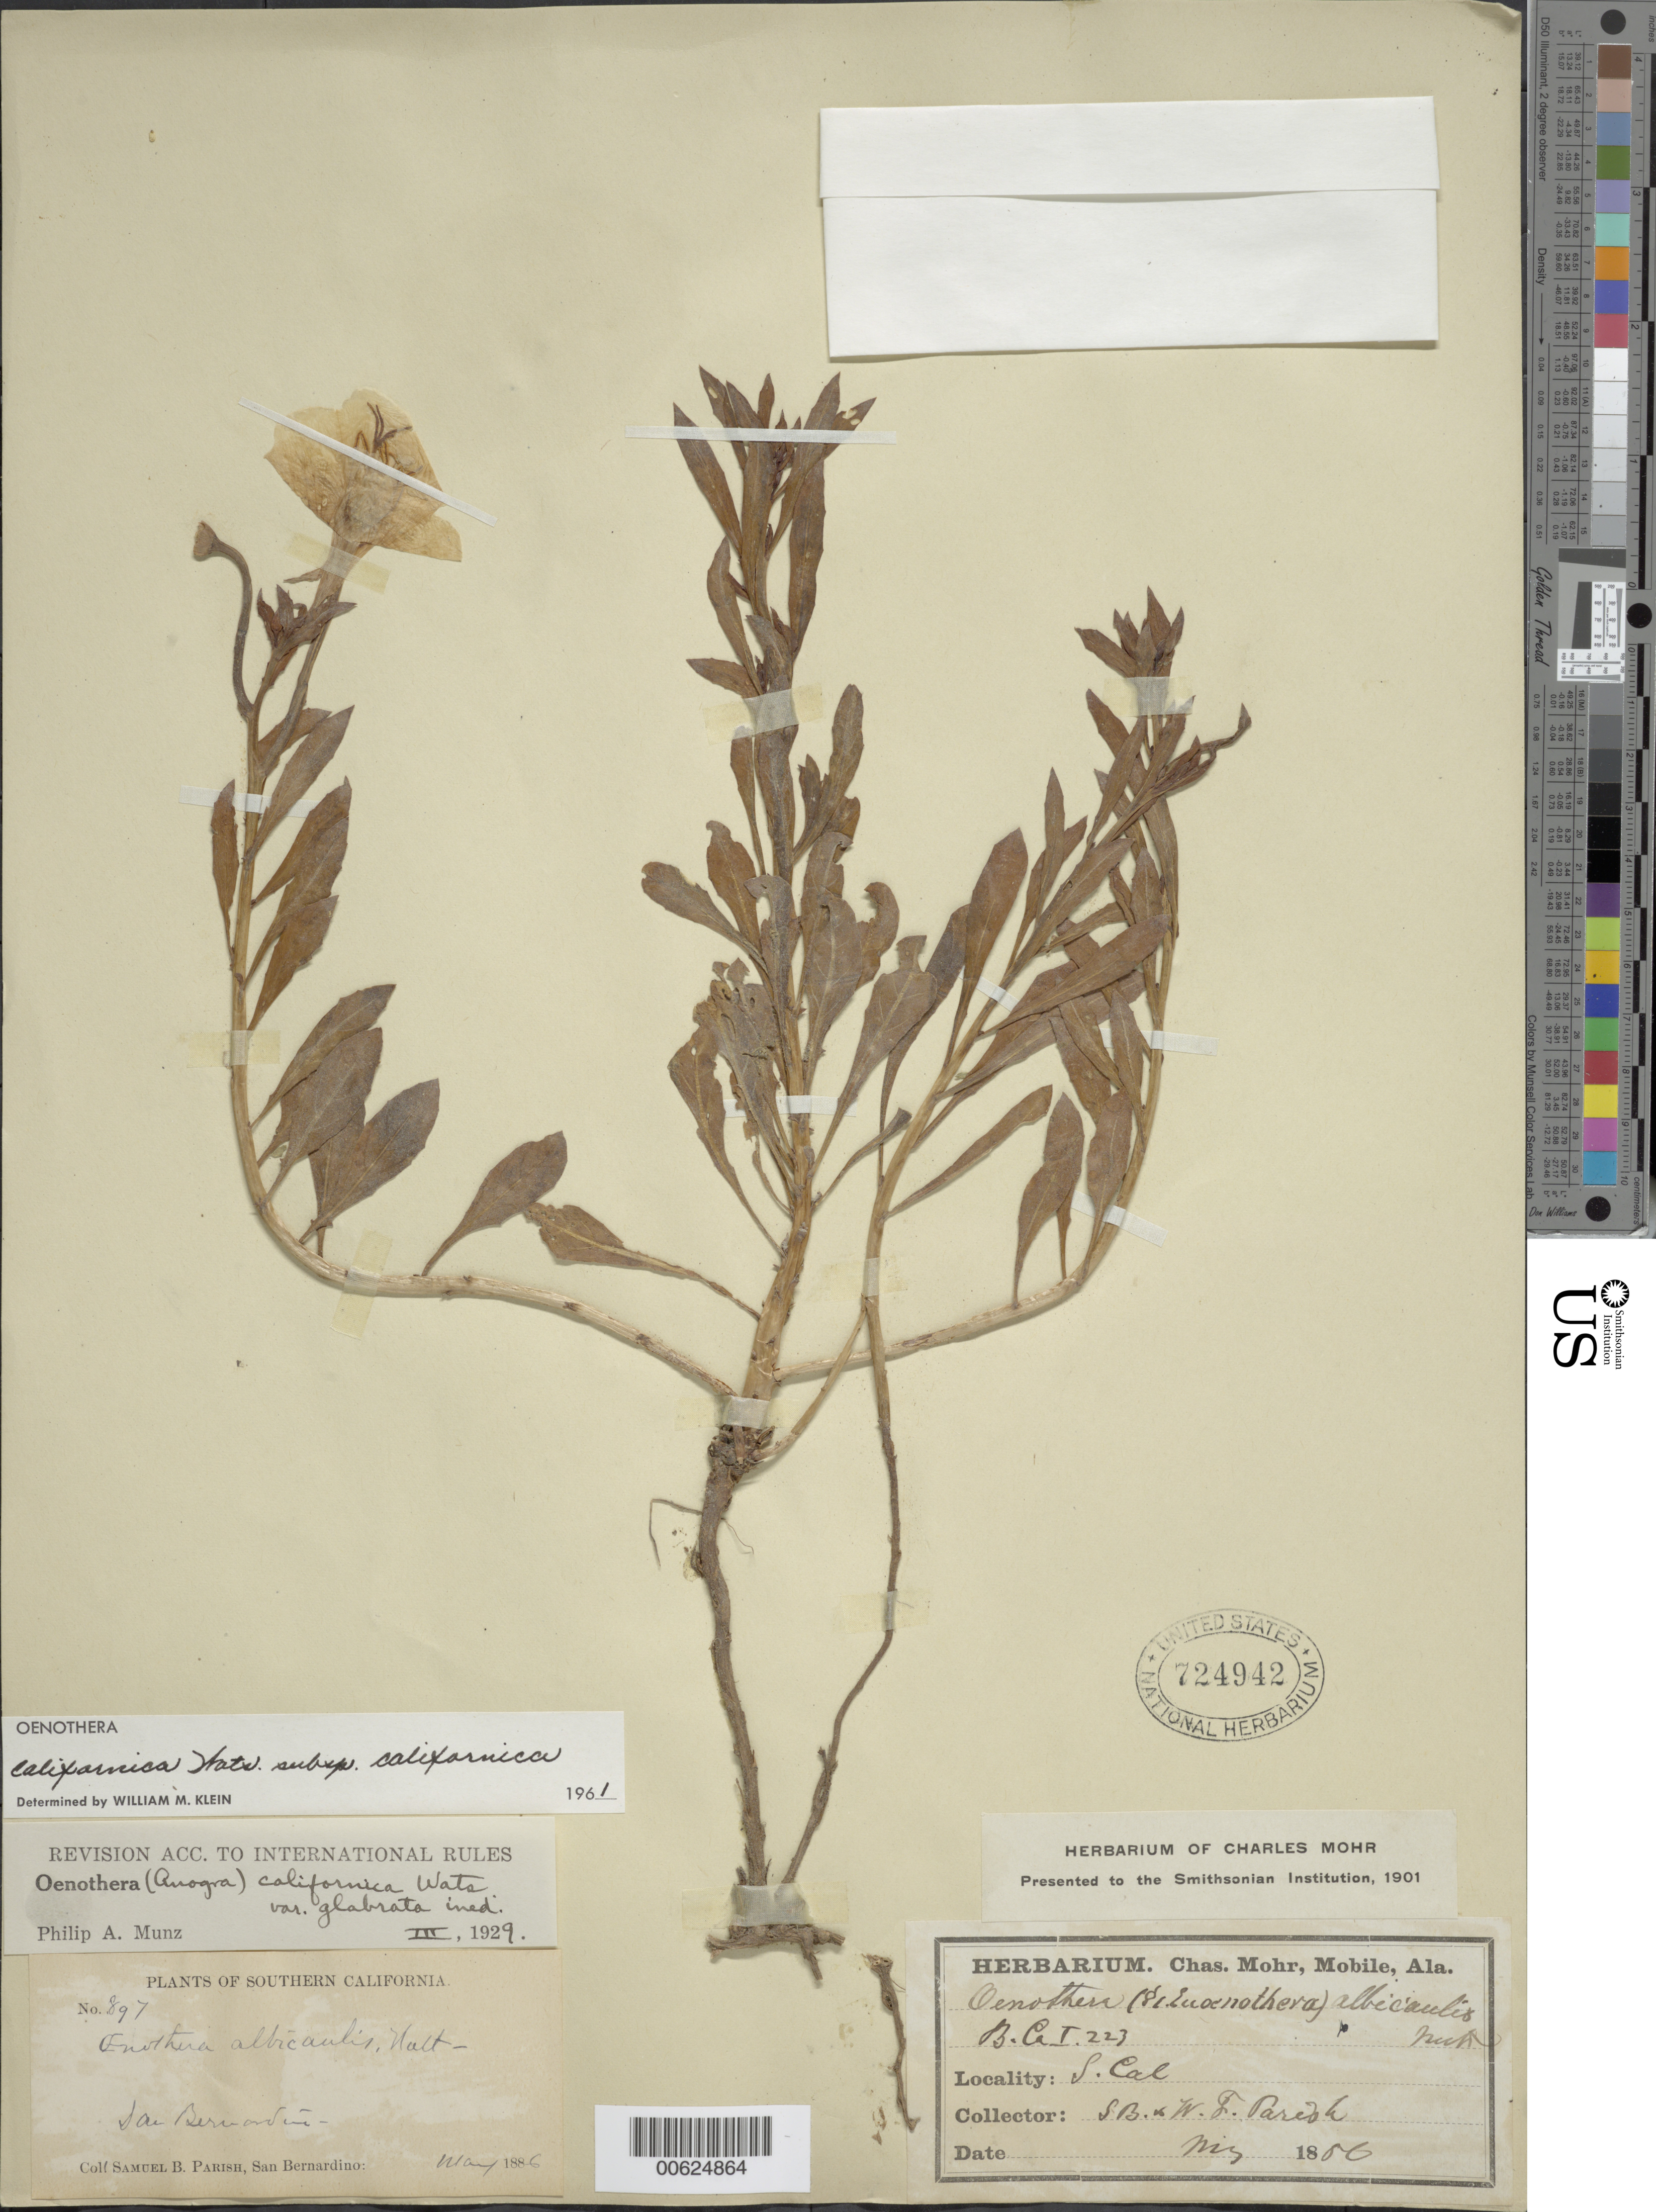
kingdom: Plantae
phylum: Tracheophyta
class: Magnoliopsida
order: Myrtales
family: Onagraceae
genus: Oenothera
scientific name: Oenothera avita subsp. californica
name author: (S. Watson) W.L. Wagner & Gandhi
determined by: Wagner, W. L., (BOT), Smithsonian Institution - National Museum of Natural History (UNITED STATES)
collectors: S. B. Parish & W. F. Parish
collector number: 897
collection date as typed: May 1886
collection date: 1886-05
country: United States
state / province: California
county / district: San Bernardino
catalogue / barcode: US 724942